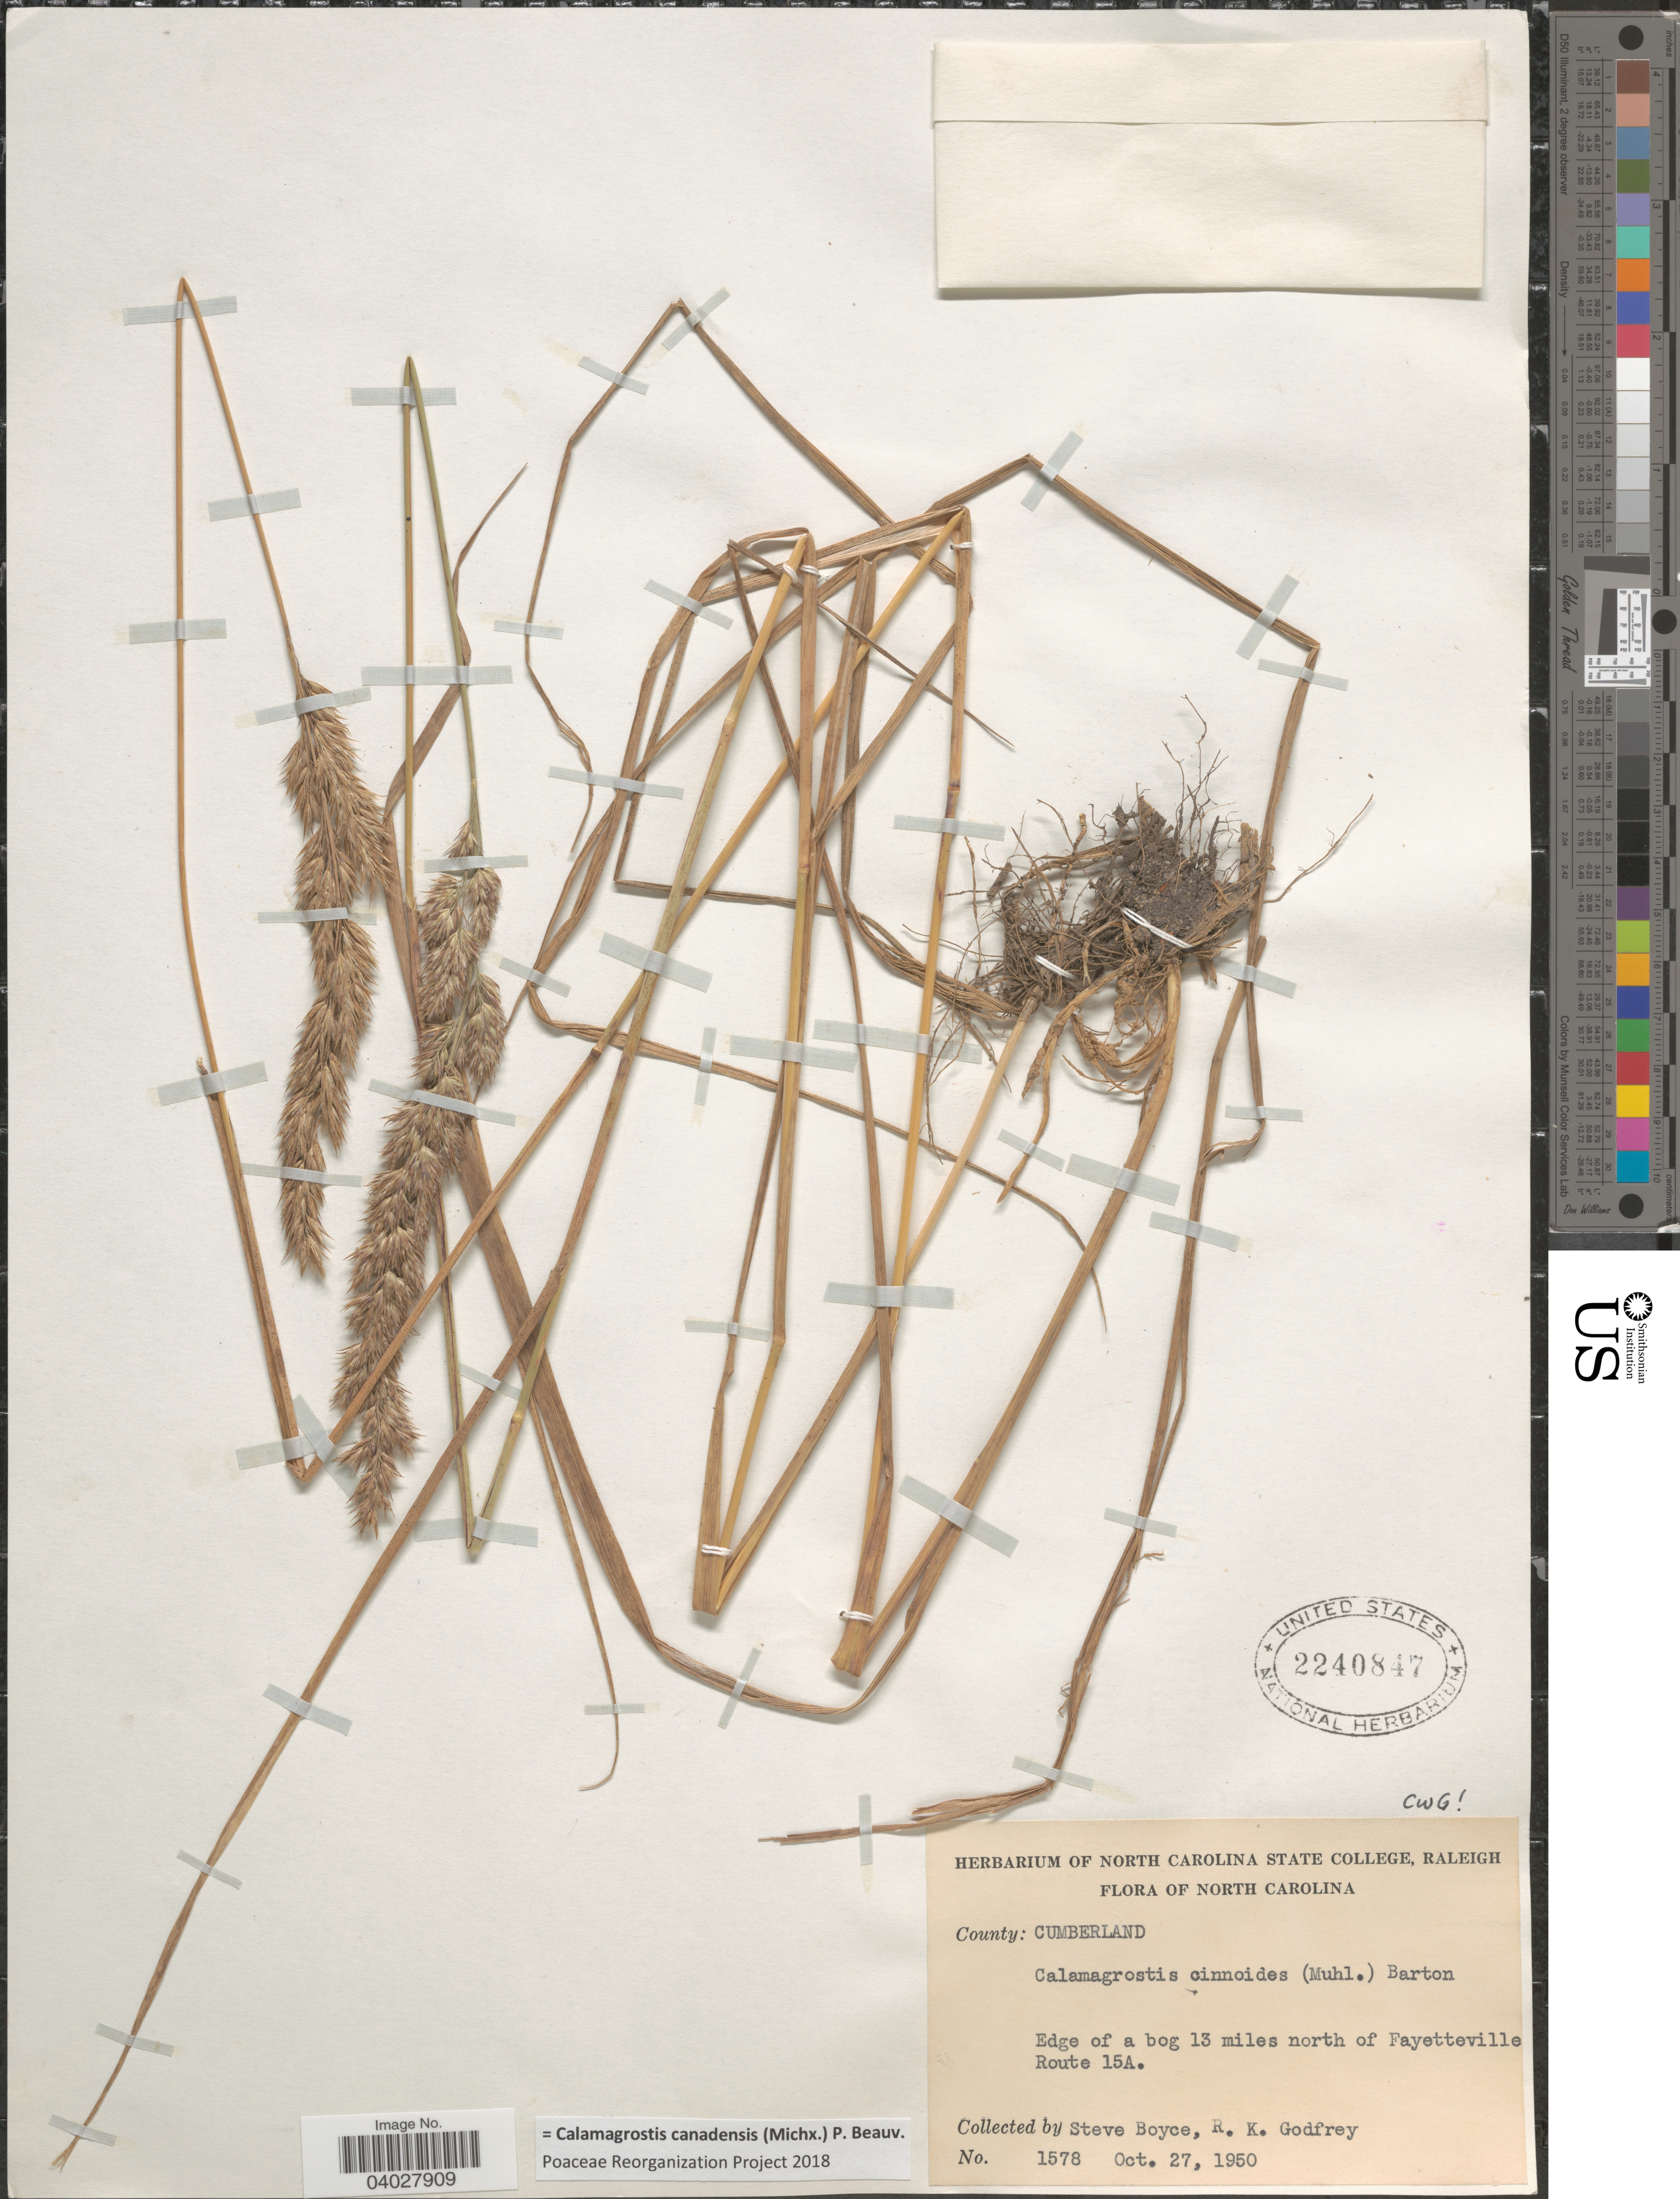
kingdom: Plantae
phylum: Tracheophyta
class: Liliopsida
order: Poales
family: Poaceae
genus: Calamagrostis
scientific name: Calamagrostis canadensis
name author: (Michx.) P. Beauv.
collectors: S. Boyce & R. K. Godfrey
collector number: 1578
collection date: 1950-10-27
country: United States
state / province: North Carolina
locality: County: Cumberland. Edge of a bog 13 miles north of Fayetteville Route 15A.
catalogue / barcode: US 2240847